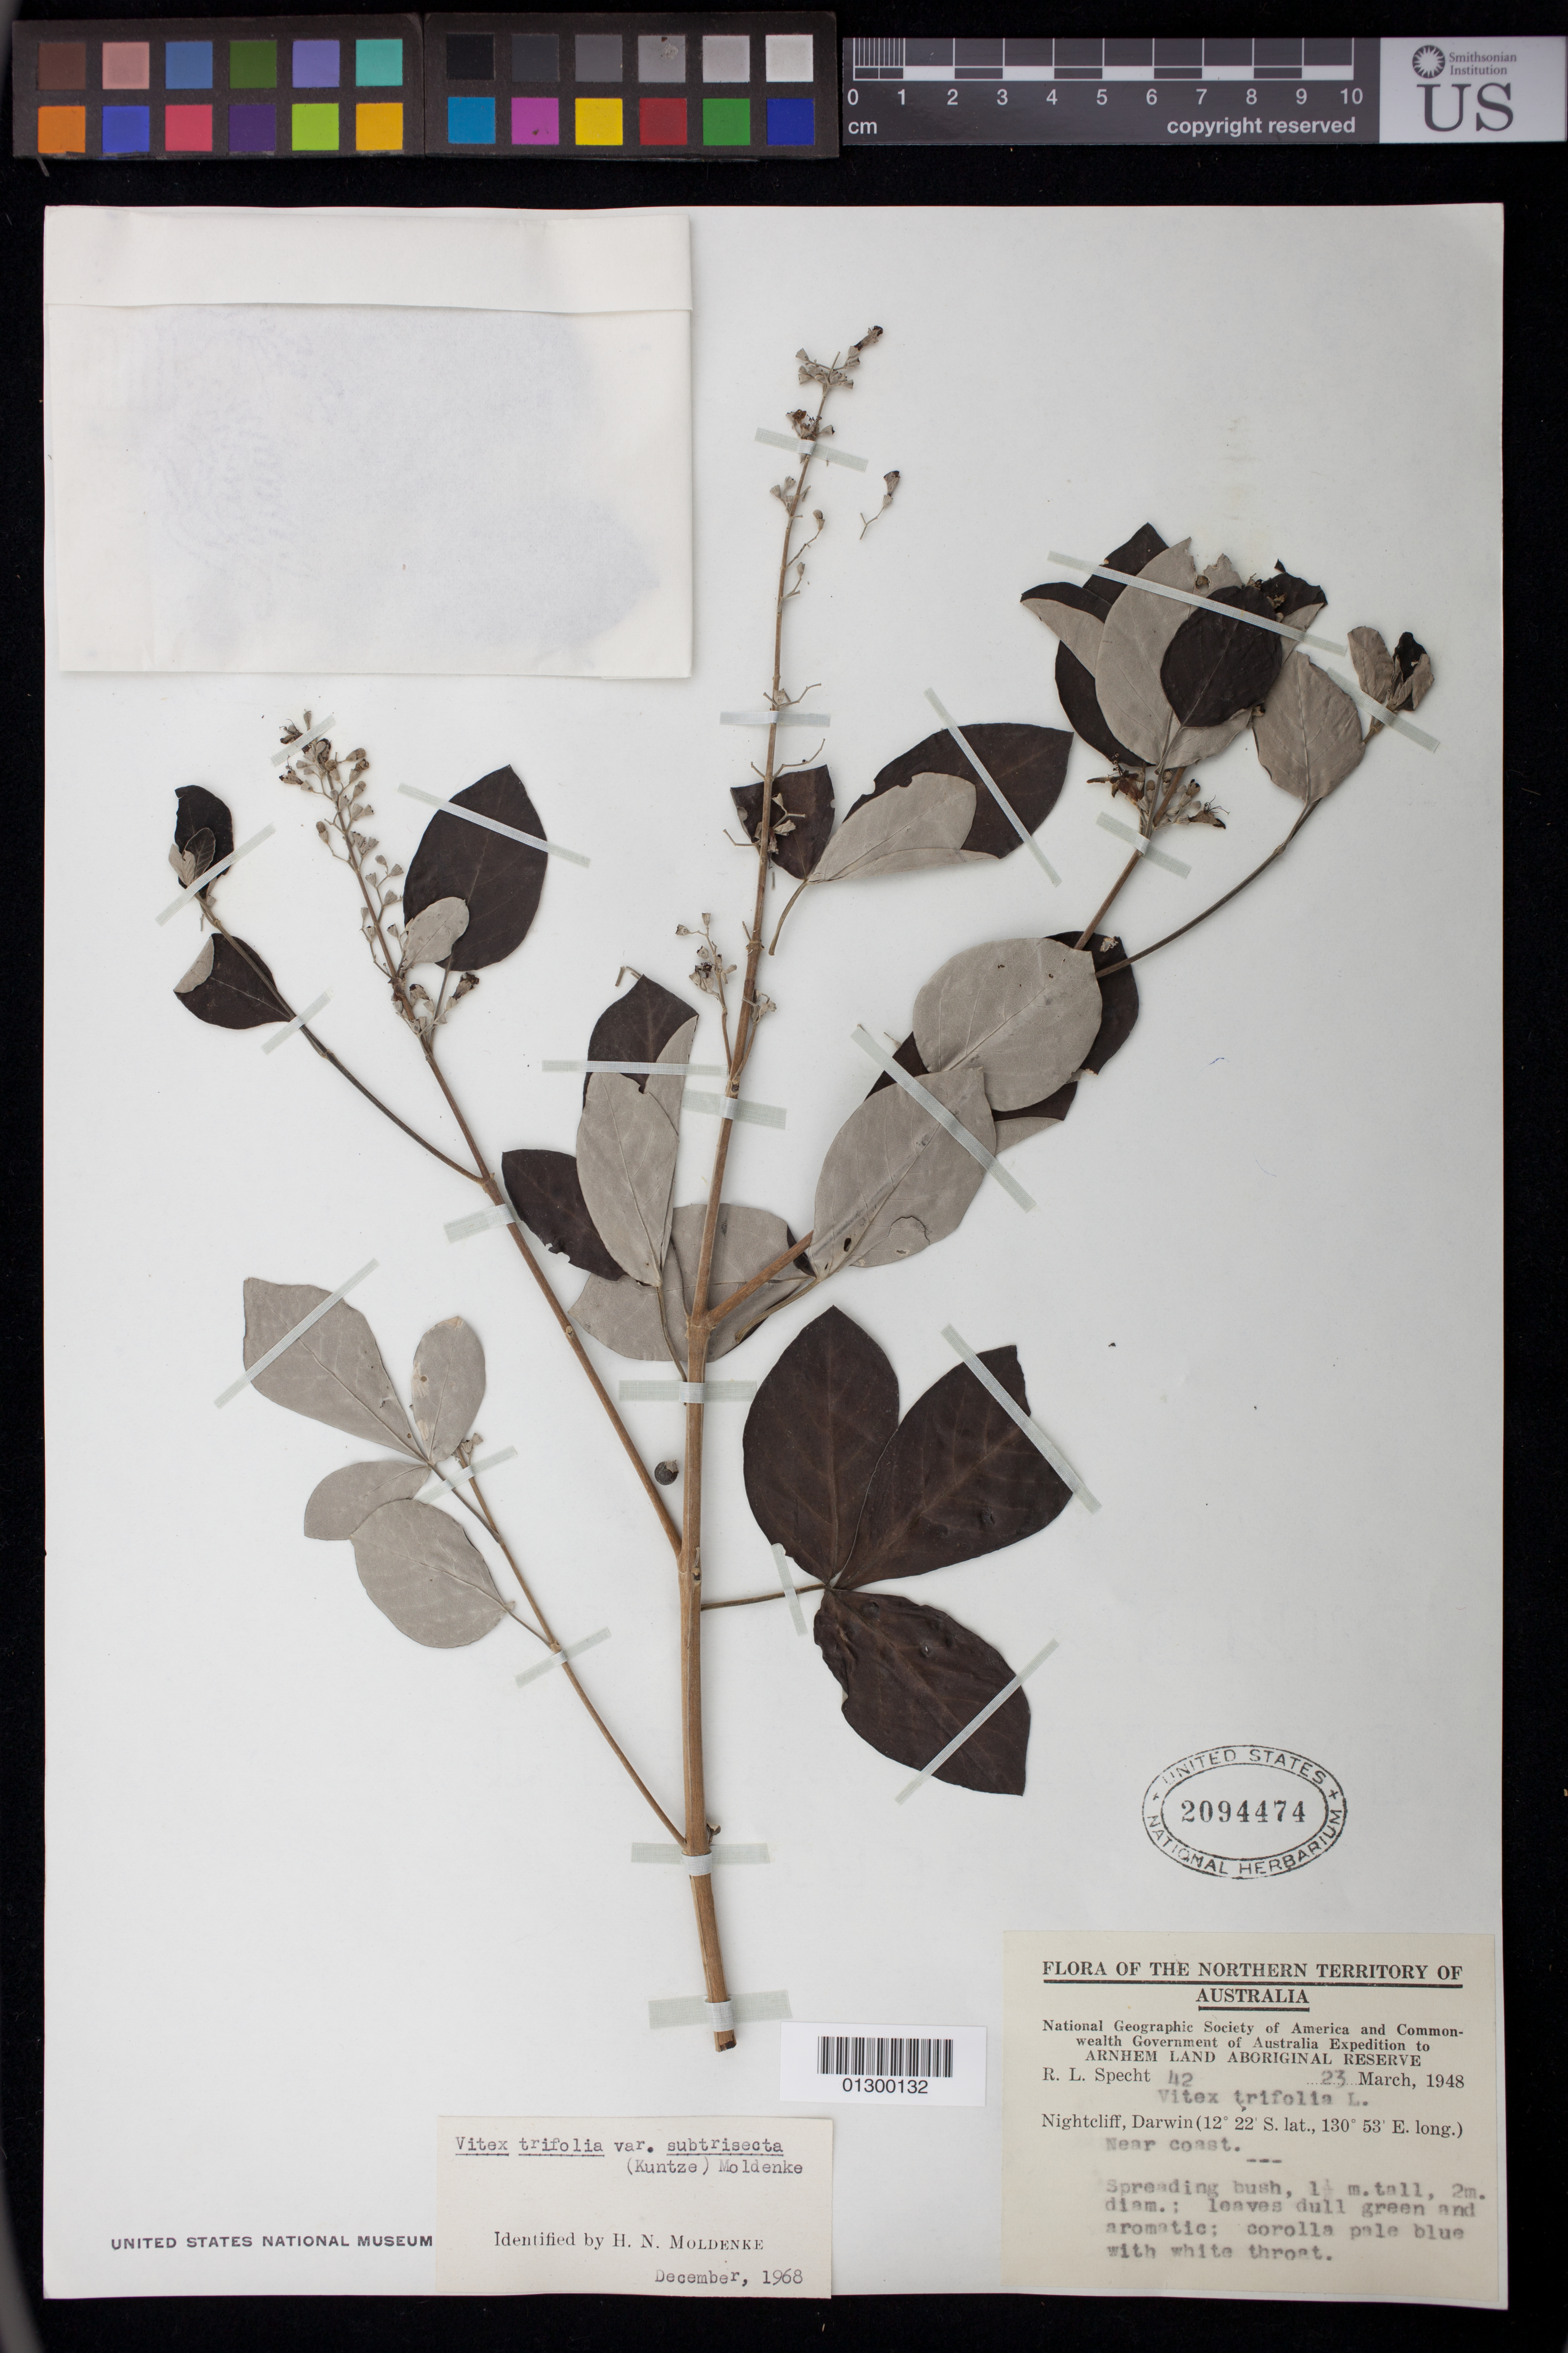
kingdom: Plantae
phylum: Tracheophyta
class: Magnoliopsida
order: Lamiales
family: Lamiaceae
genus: Vitex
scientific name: Vitex trifolia var. subtrisecta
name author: (Kuntze) Moldenke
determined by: Moldenke, H. N.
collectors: R. L. Specht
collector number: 42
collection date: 1948-03-23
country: Australia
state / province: Northern Territory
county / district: Darwin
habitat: Near coast.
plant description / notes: Spreading bush, 1.5 m. tall, 2 m. diam.; leaves dull green and aromatic; corolla pale blue with white throat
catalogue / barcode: US 2094474